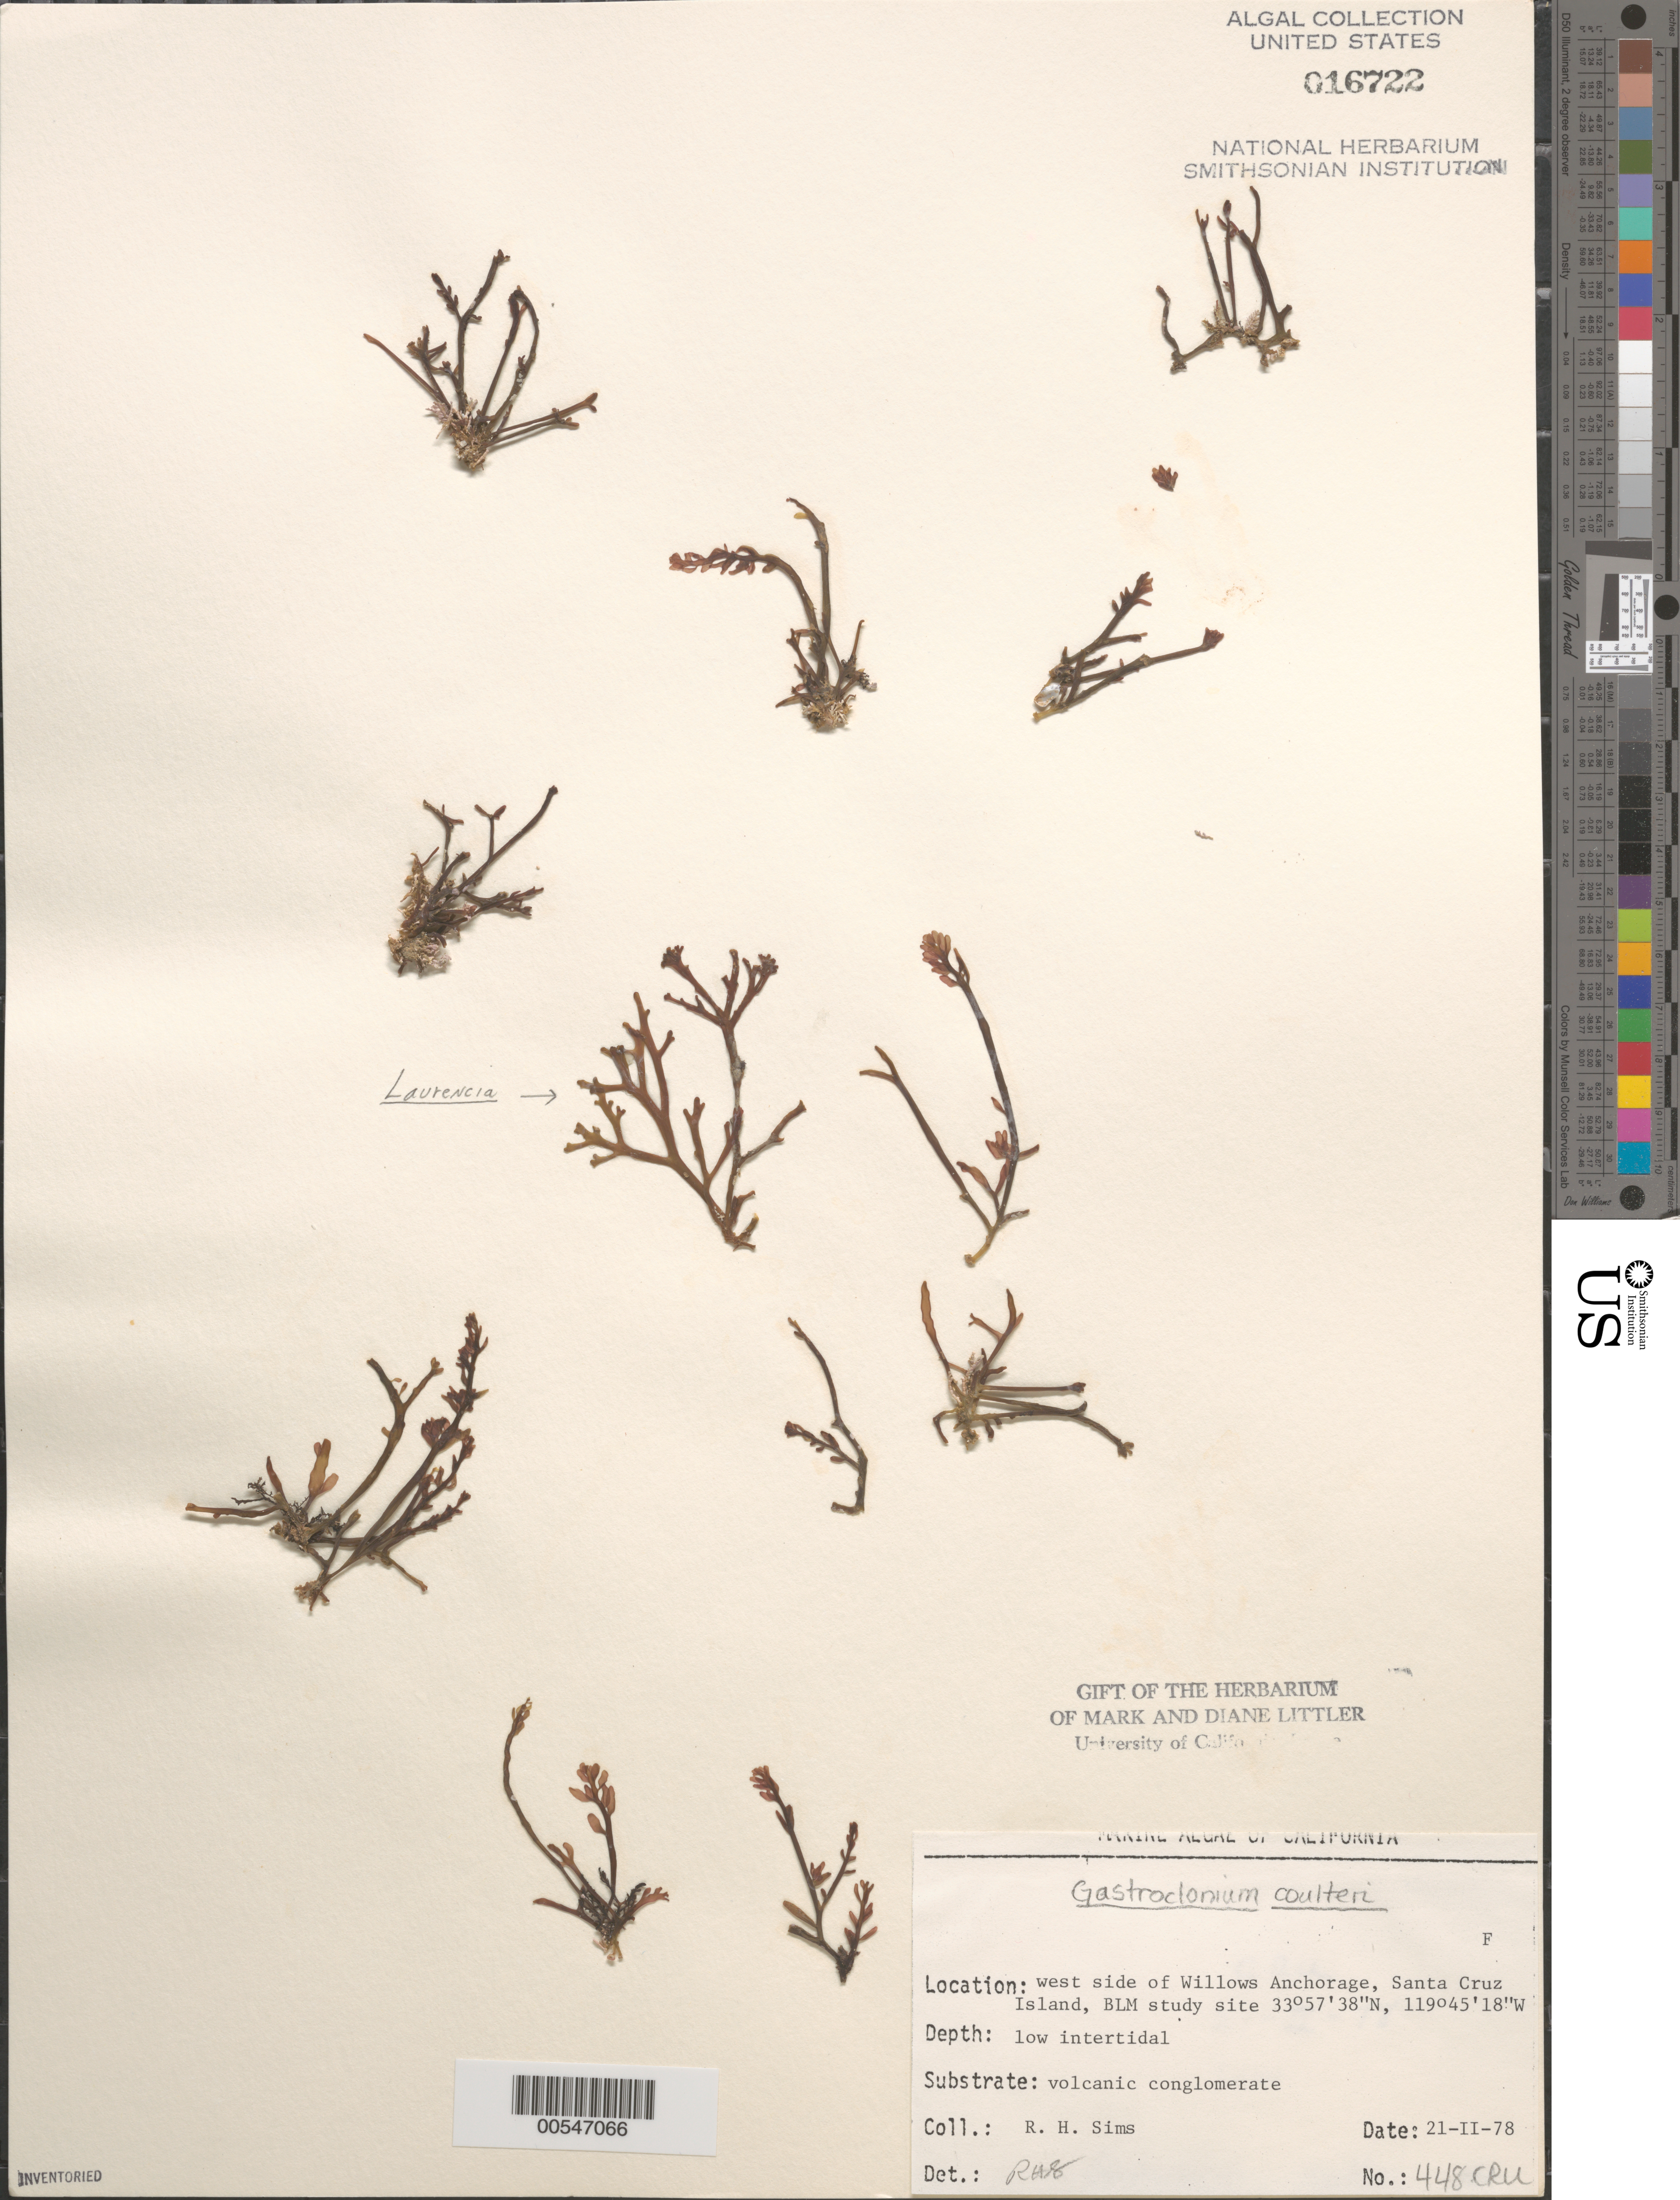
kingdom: Plantae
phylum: Rhodophyta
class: Florideophyceae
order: Rhodymeniales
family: Champiaceae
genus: Neogastroclonium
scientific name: Neogastroclonium subarticulatum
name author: (Turner) L. Le Gall et al.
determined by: Algae name updating Project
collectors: R. H. Sims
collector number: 448-cru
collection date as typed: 21 Feb 1978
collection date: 1978-02-21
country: United States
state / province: California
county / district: Santa Barbara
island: Santa Cruz Island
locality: Willows Anchorage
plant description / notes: BLM-SOCALBIGHT Rocky Intertidal Survey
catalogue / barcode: US 16722